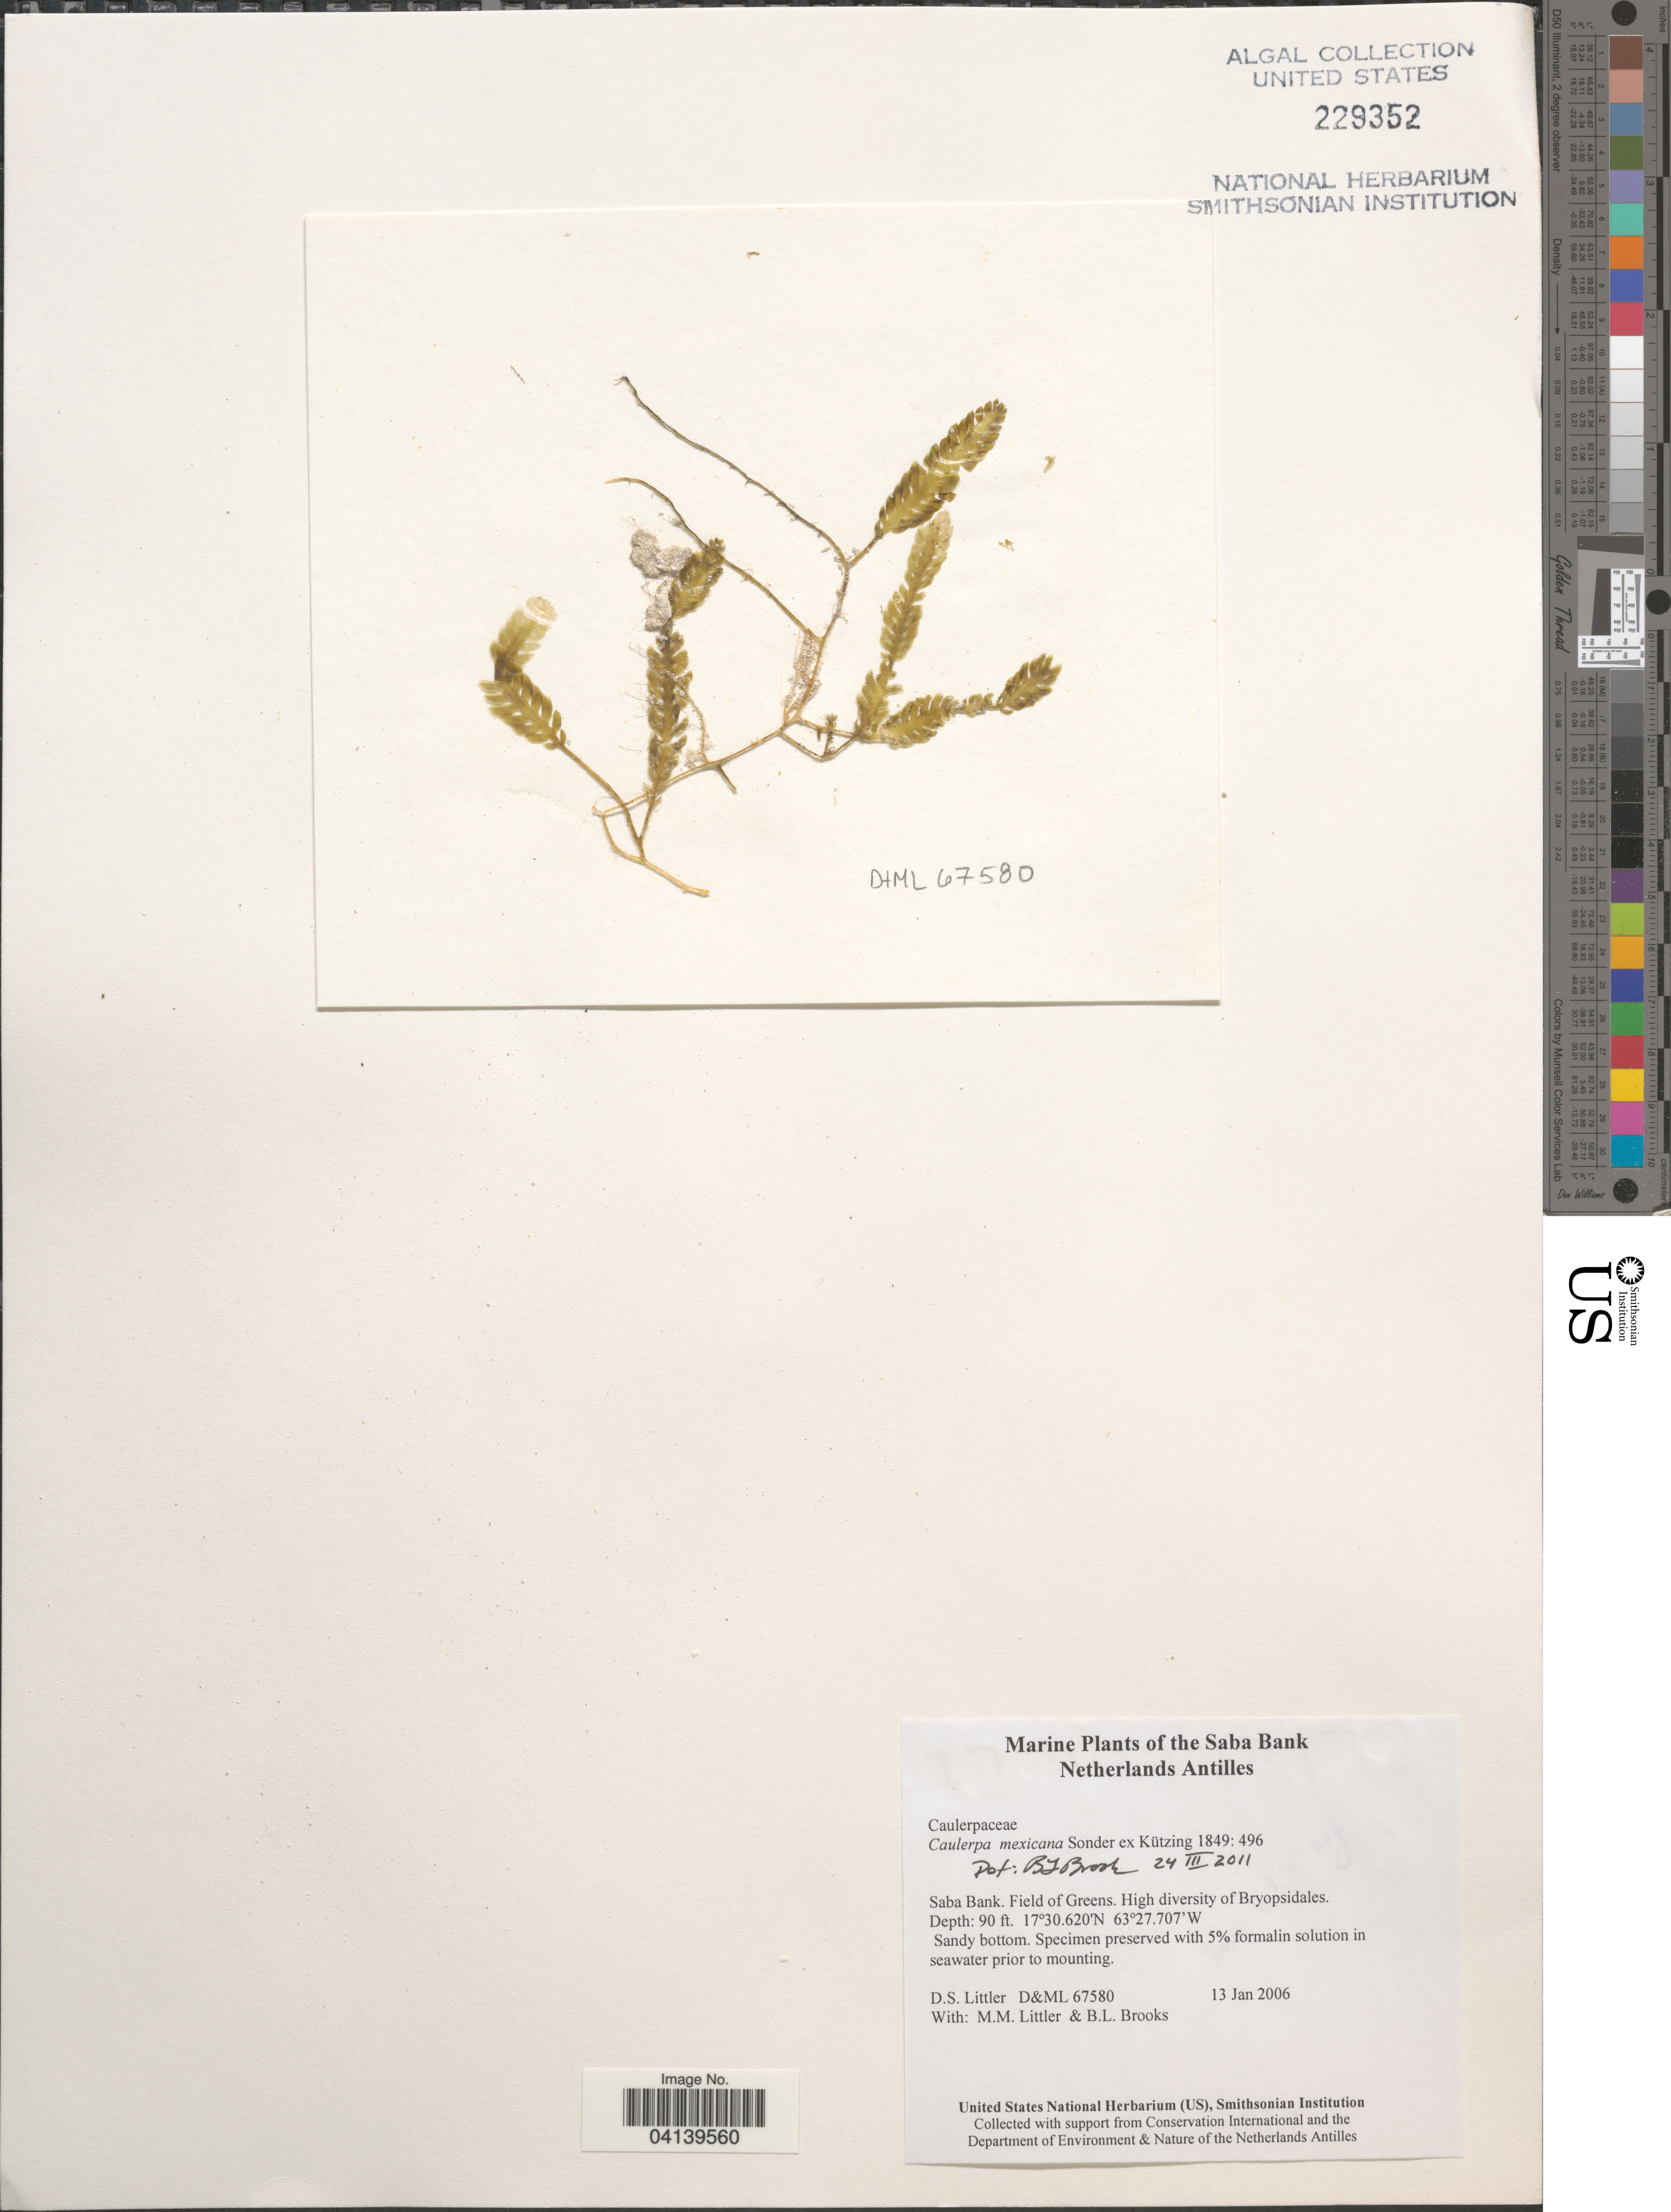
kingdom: Plantae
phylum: Chlorophyta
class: Ulvophyceae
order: Bryopsidales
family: Caulerpaceae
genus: Caulerpa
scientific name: Caulerpa mexicana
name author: Sond. ex Kütz.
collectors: D. S. Littler & B. Brooks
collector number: D&ML67580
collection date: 2006-01-13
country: Netherlands Antilles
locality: Saba Bank. Field of Greens.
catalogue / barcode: US 229352